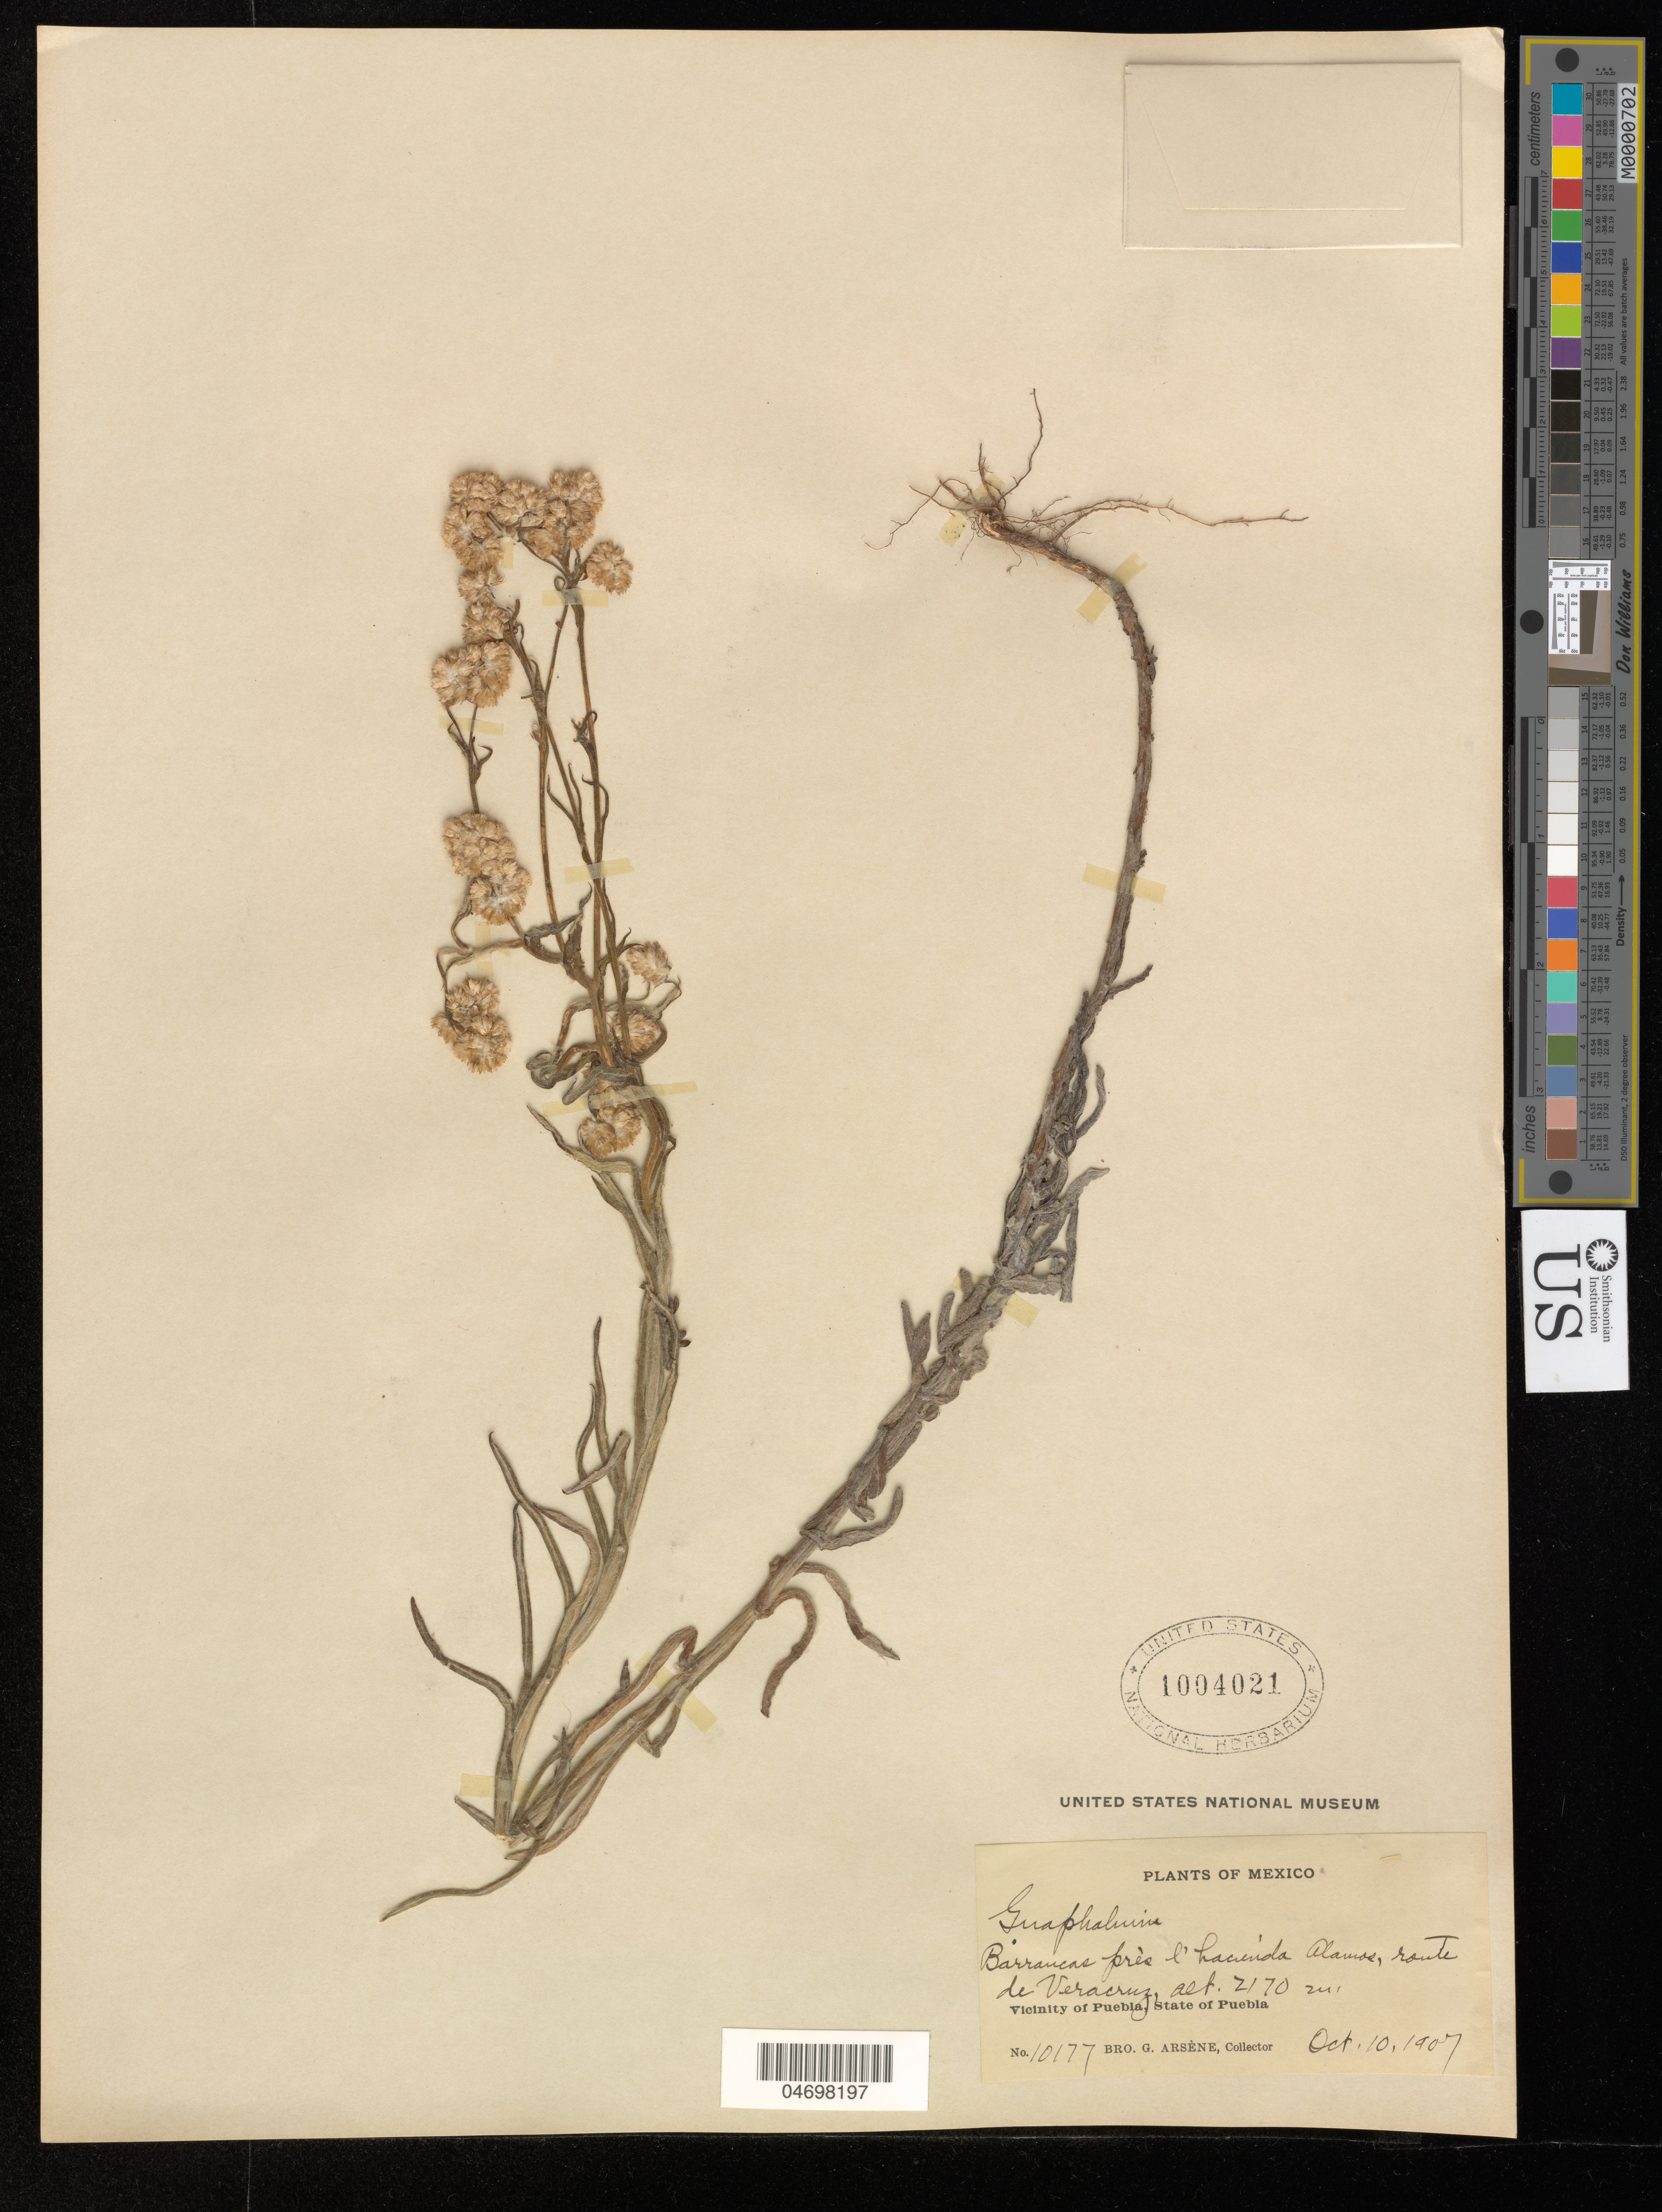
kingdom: Plantae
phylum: Tracheophyta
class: Magnoliopsida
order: Asterales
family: Asteraceae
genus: Gnaphalium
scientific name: Gnaphalium sp.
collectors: Bro. G. Arsène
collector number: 10177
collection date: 1907-10-10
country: Mexico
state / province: Puebla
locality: Barrancas près l'hacienda Alamos, route de Veracruz, Vicinity of Puebla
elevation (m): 2170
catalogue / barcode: US 1004021